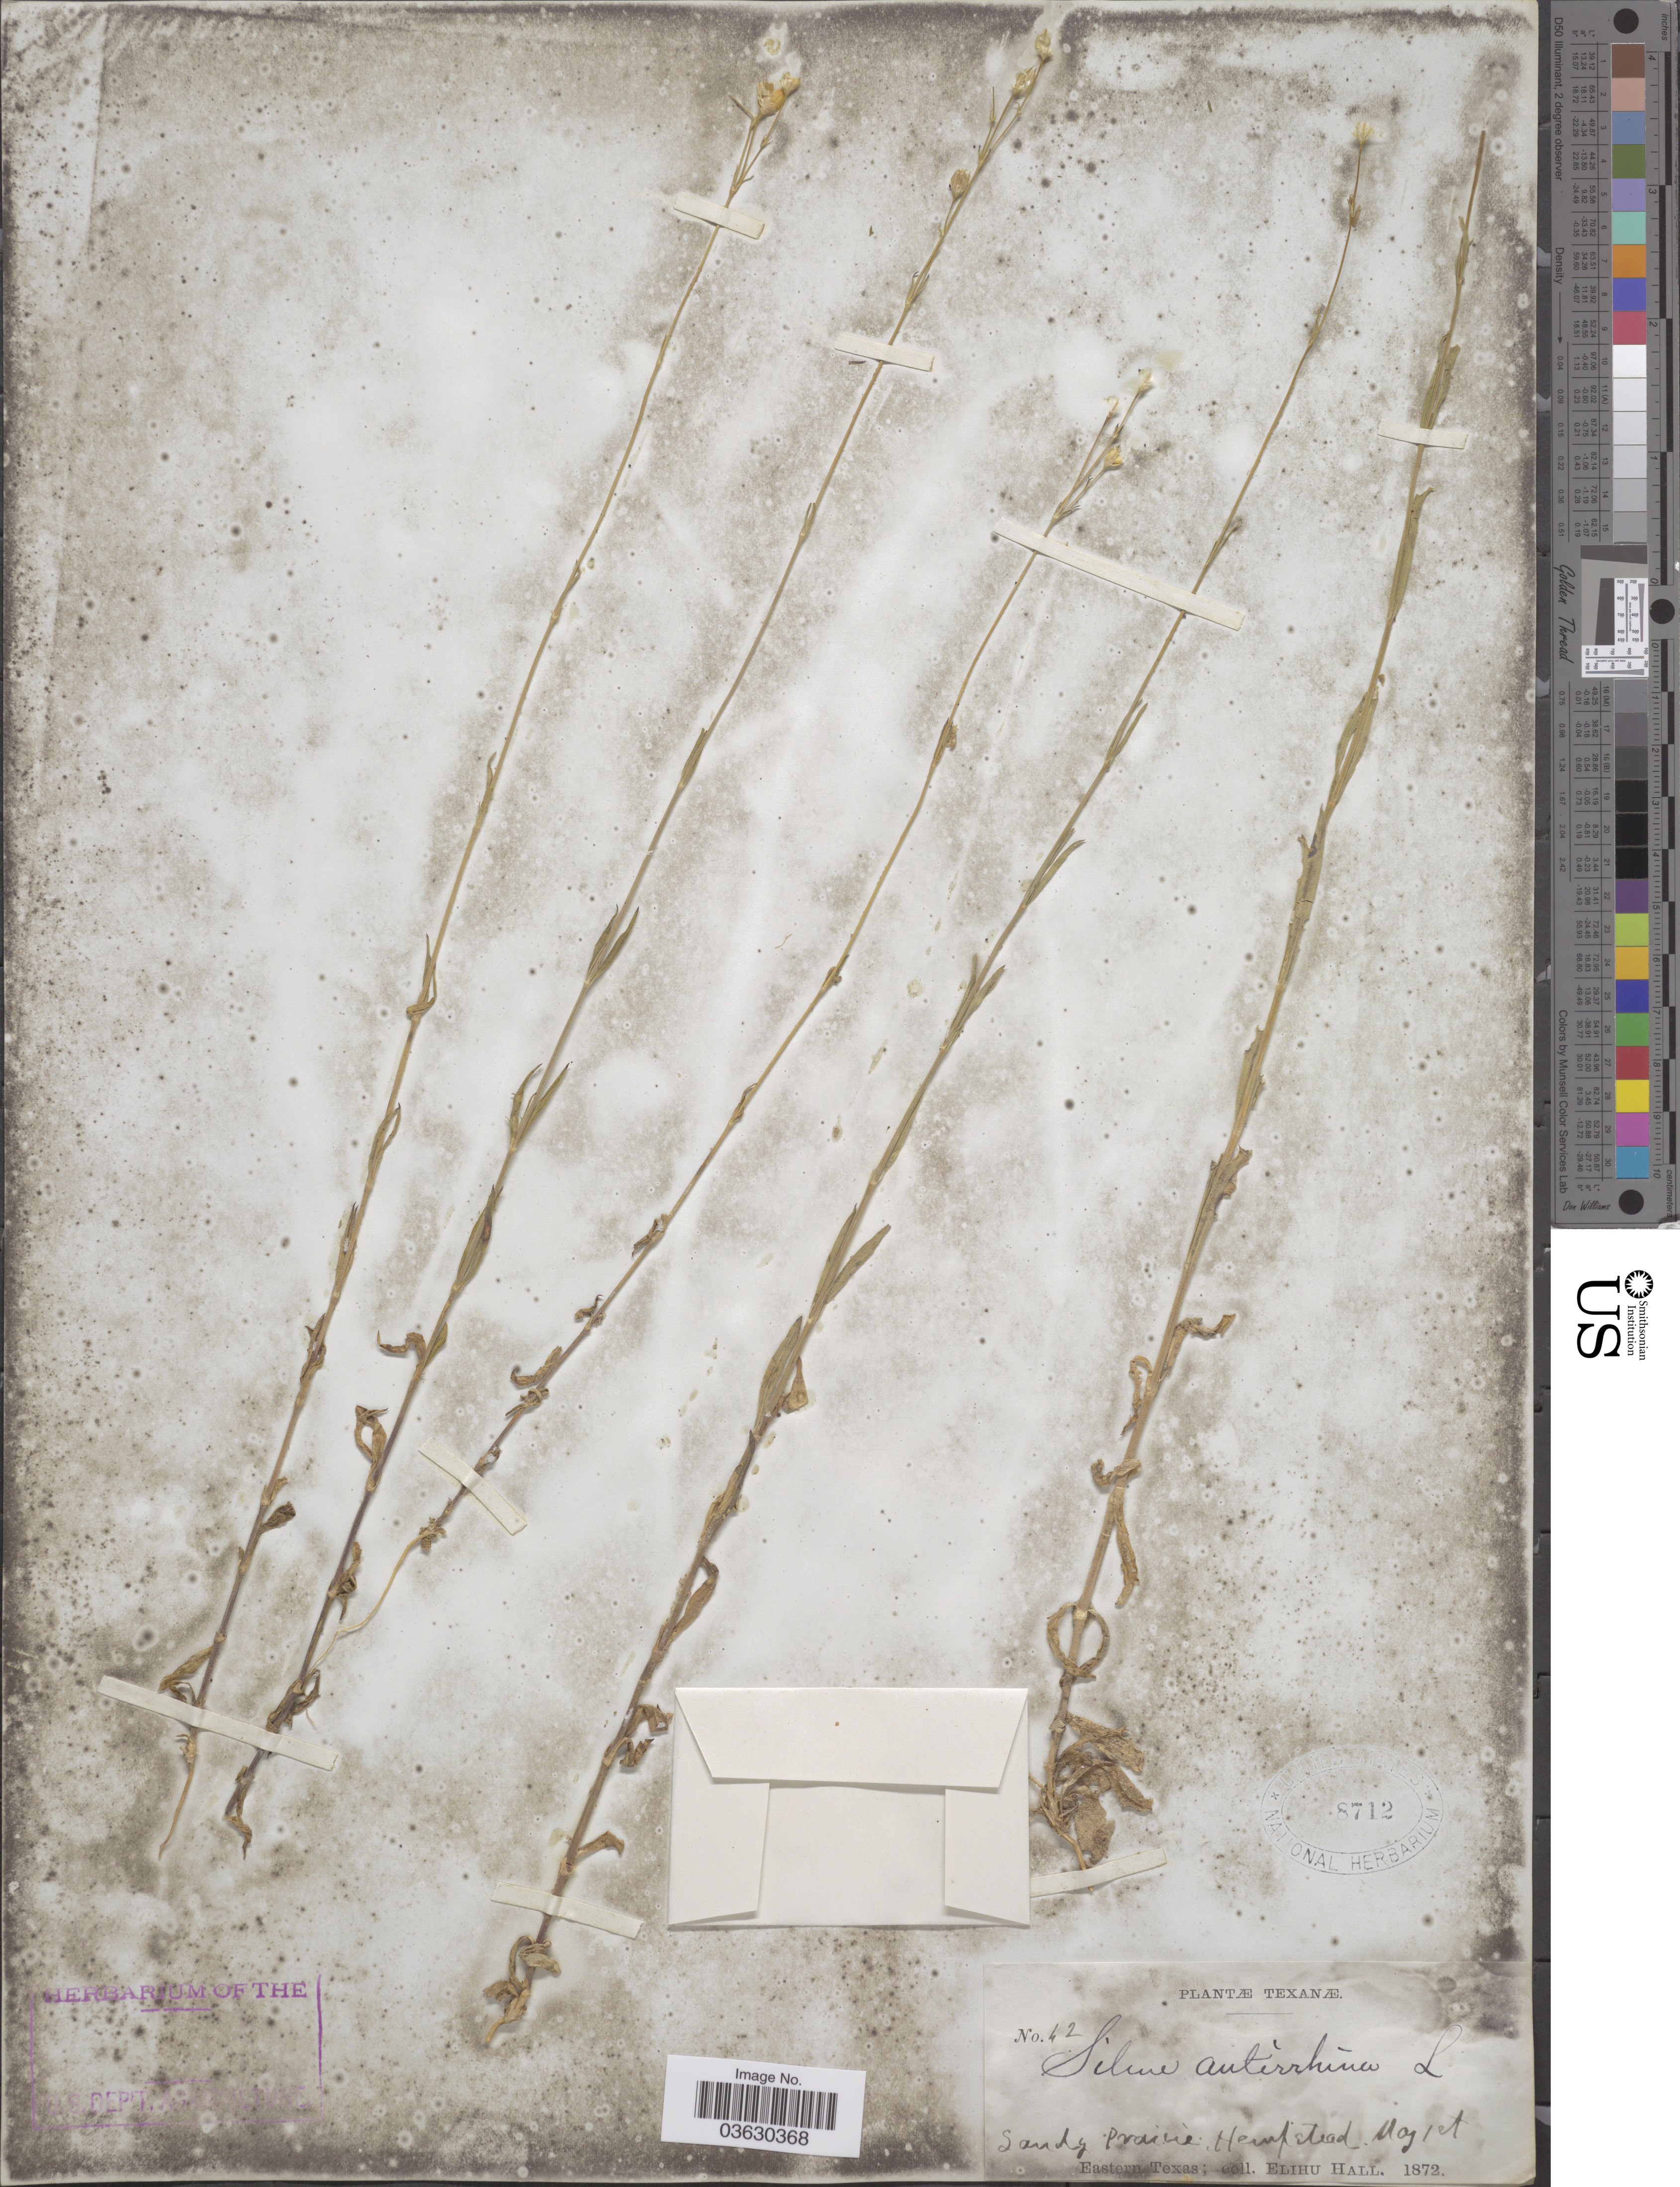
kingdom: Plantae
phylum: Tracheophyta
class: Magnoliopsida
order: Caryophyllales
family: Caryophyllaceae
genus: Silene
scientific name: Silene antirrhina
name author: L.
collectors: E. Hall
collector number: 42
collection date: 1872-05-01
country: United States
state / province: Texas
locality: Sandy prairie: Hempstead. Eastern Texas.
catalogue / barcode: US 8712